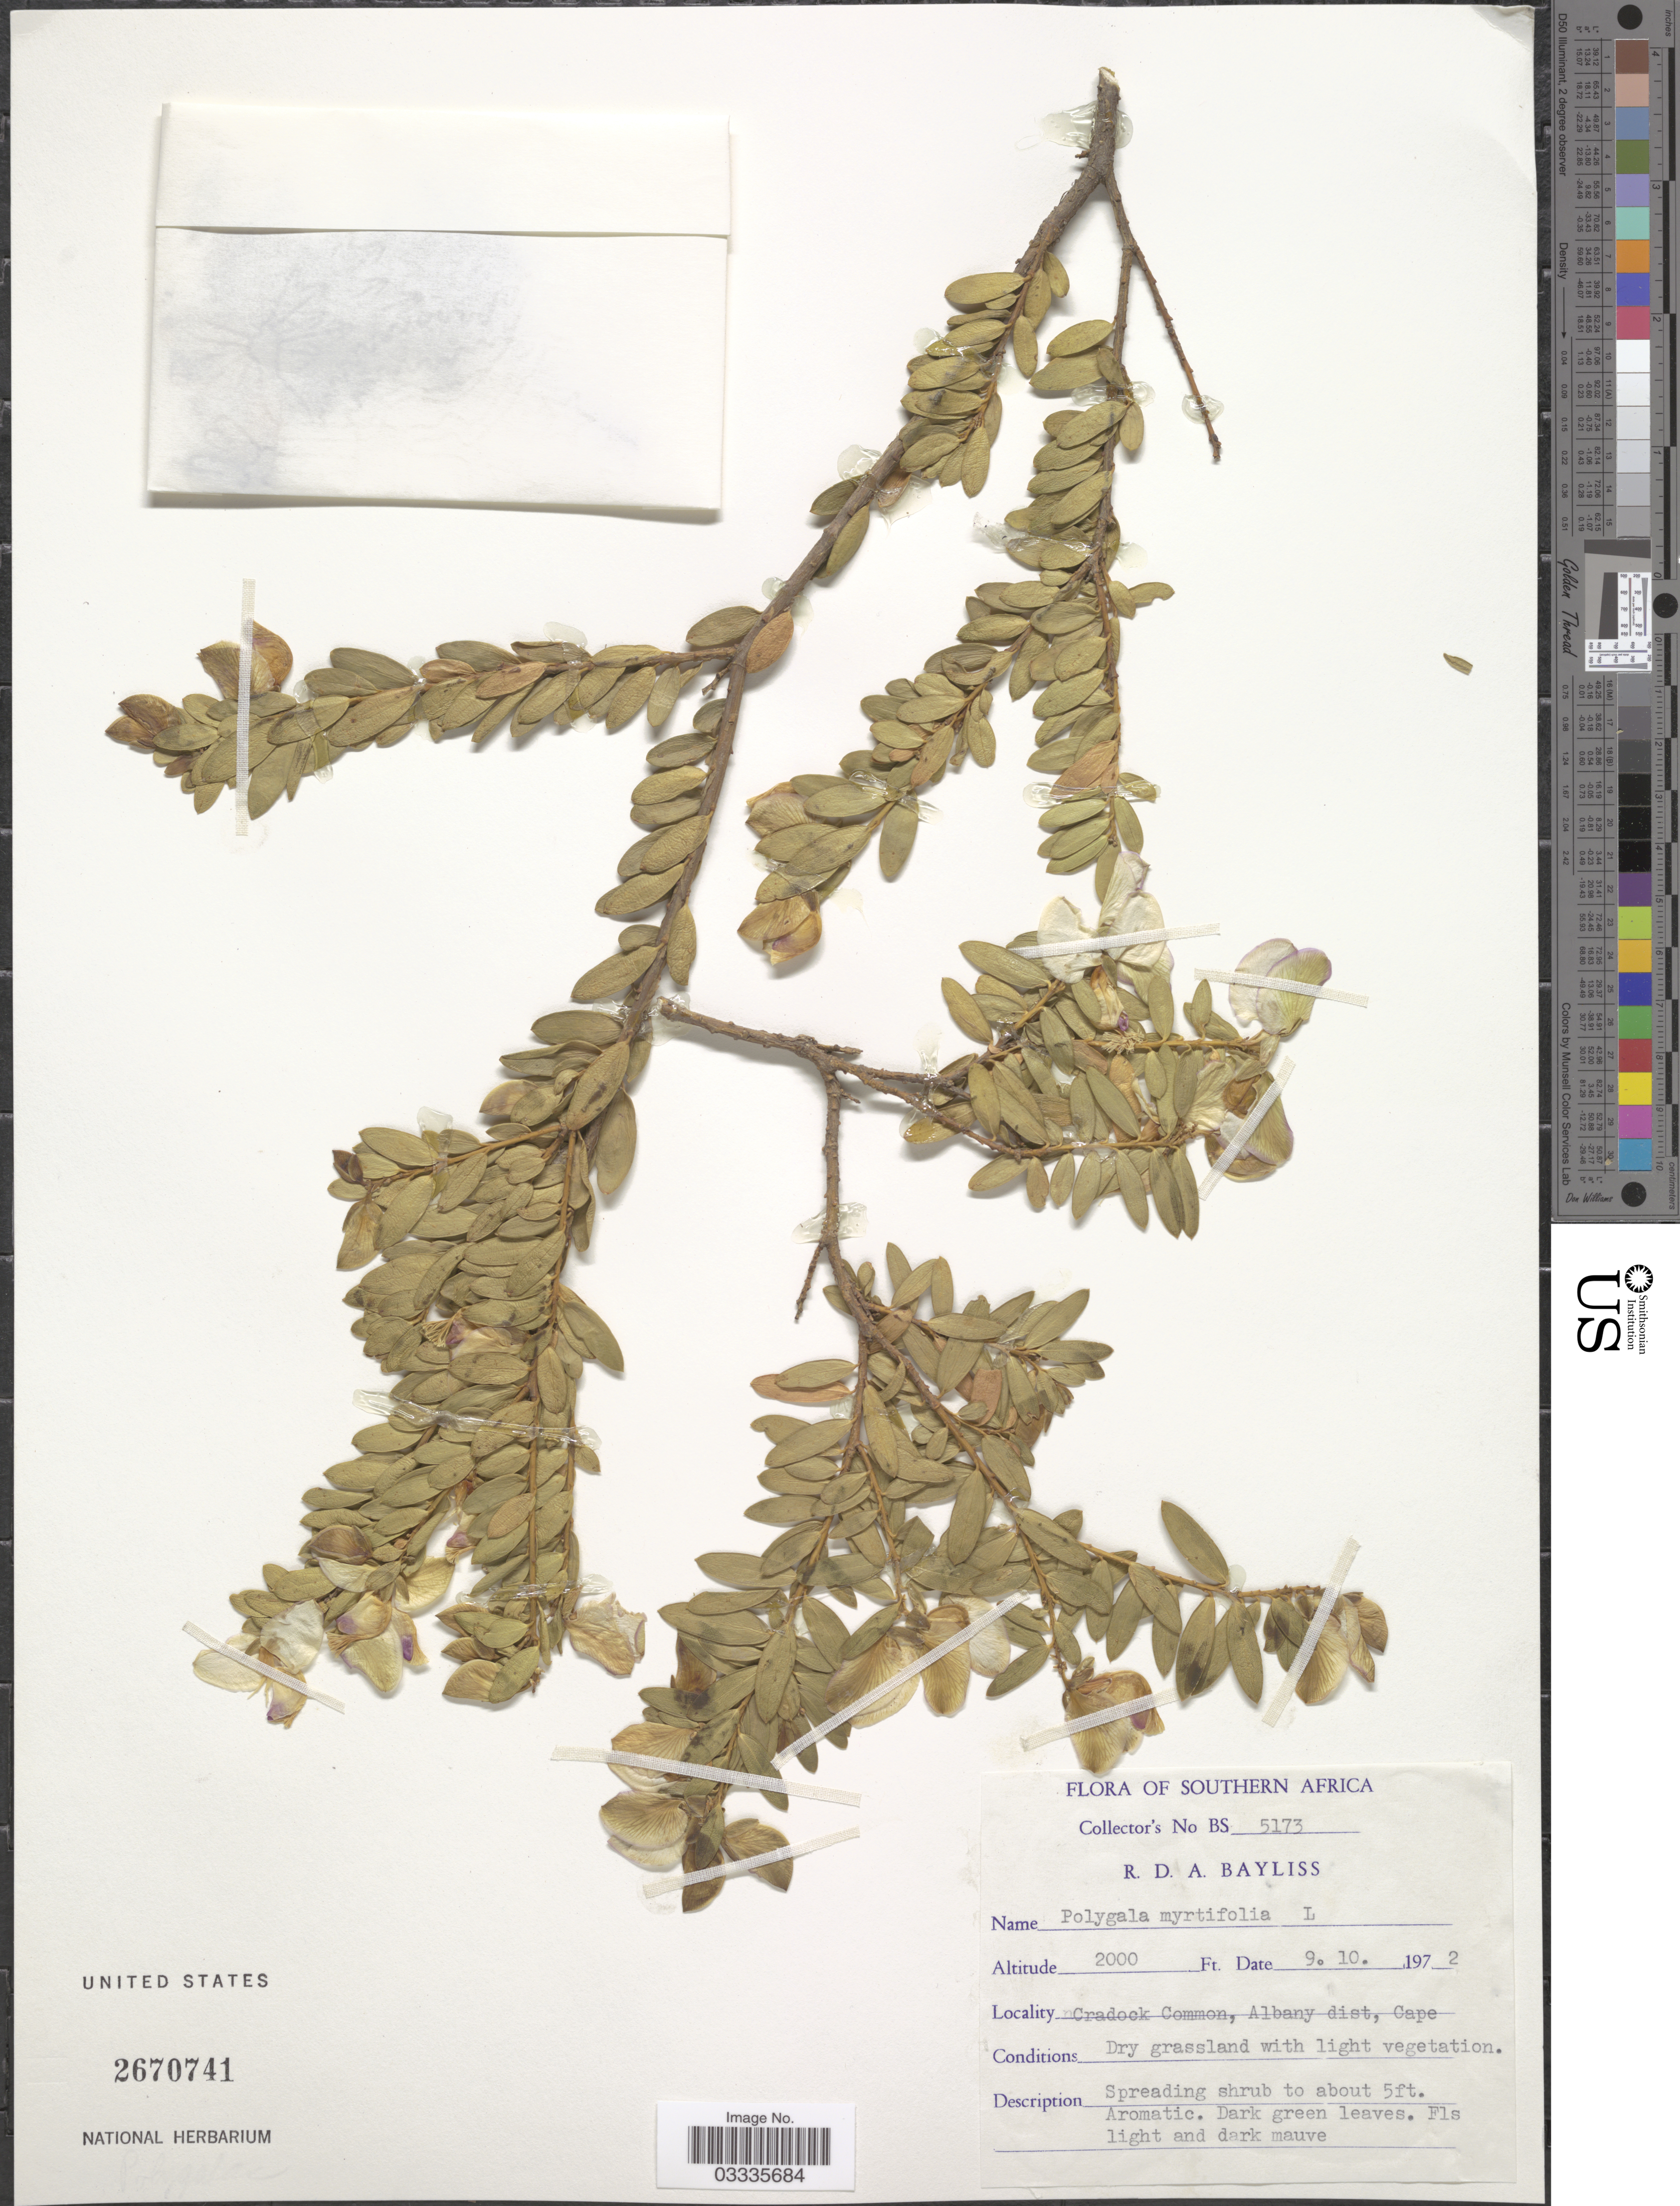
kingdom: Plantae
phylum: Tracheophyta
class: Magnoliopsida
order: Fabales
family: Polygalaceae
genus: Polygala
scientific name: Polygala myrtifolia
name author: L.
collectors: R. Bayliss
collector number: BS 5173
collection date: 1972-10-09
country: South Africa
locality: Southern Africa. Cradock Common, Albany dist, Cape.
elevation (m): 610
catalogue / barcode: US 2670741